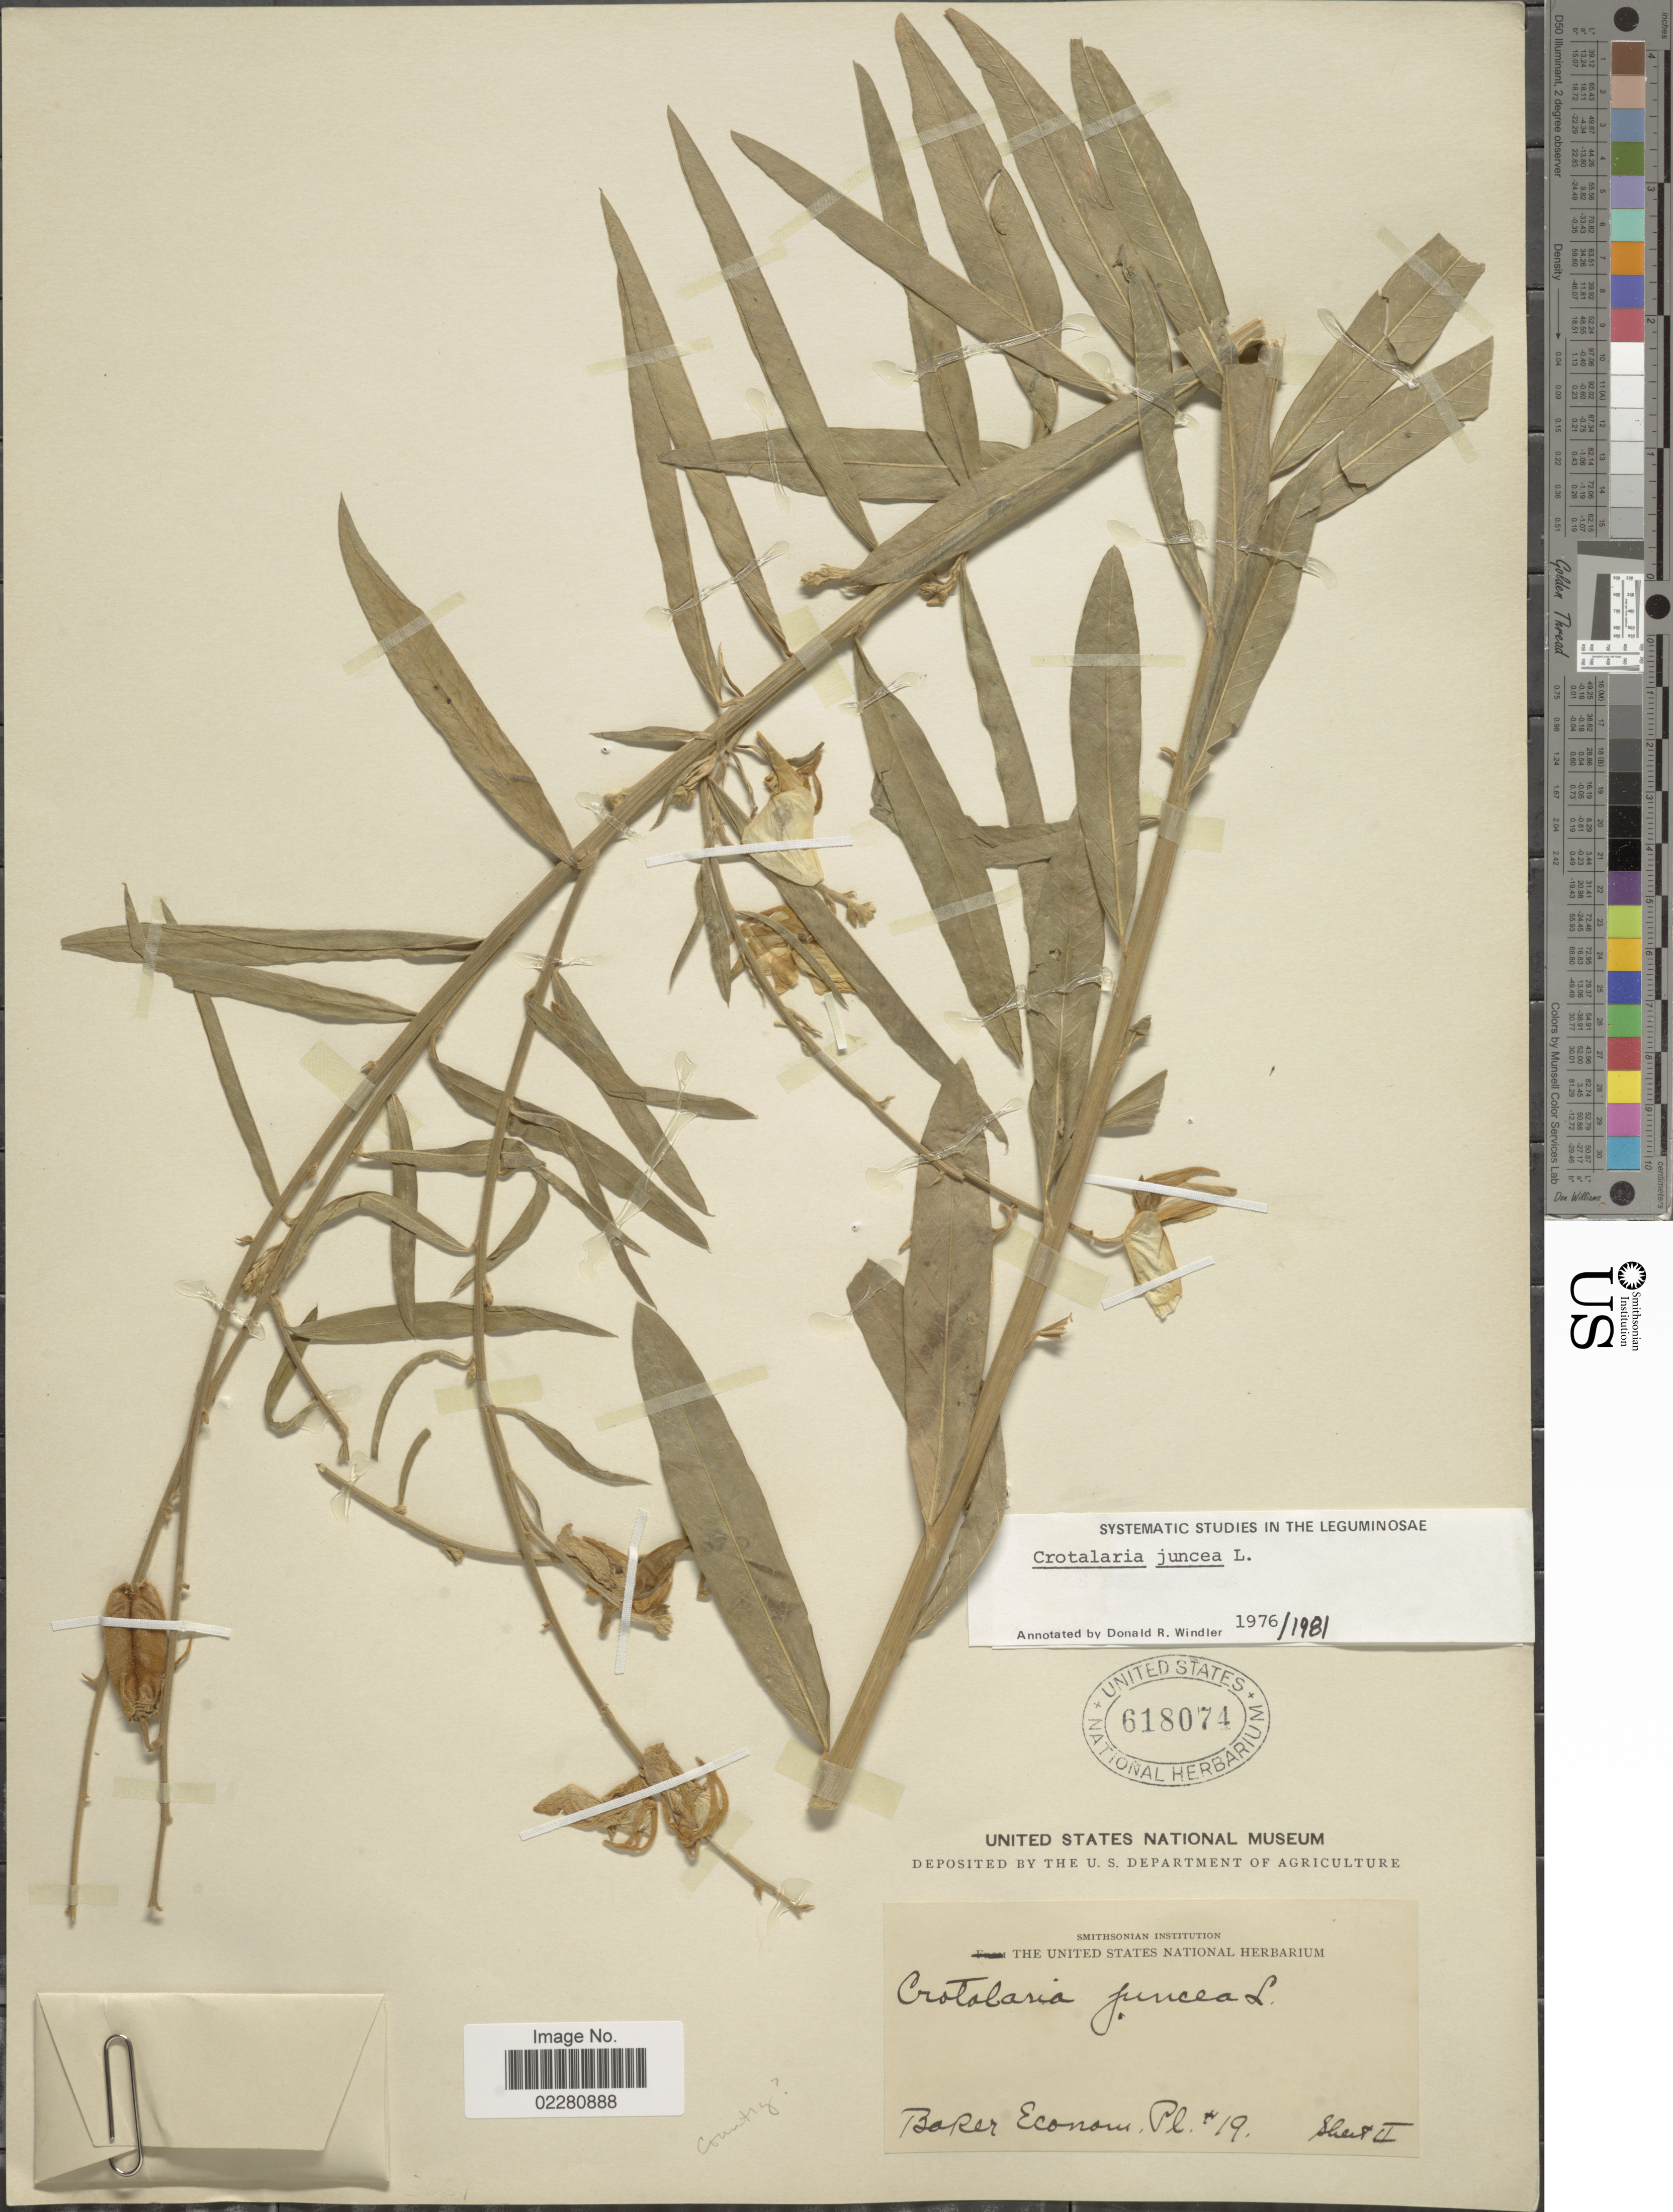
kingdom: Plantae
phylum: Tracheophyta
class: Magnoliopsida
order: Fabales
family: Fabaceae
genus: Crotalaria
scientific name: Crotalaria juncea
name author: L.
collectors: C. F. Baker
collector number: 19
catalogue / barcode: US 618074